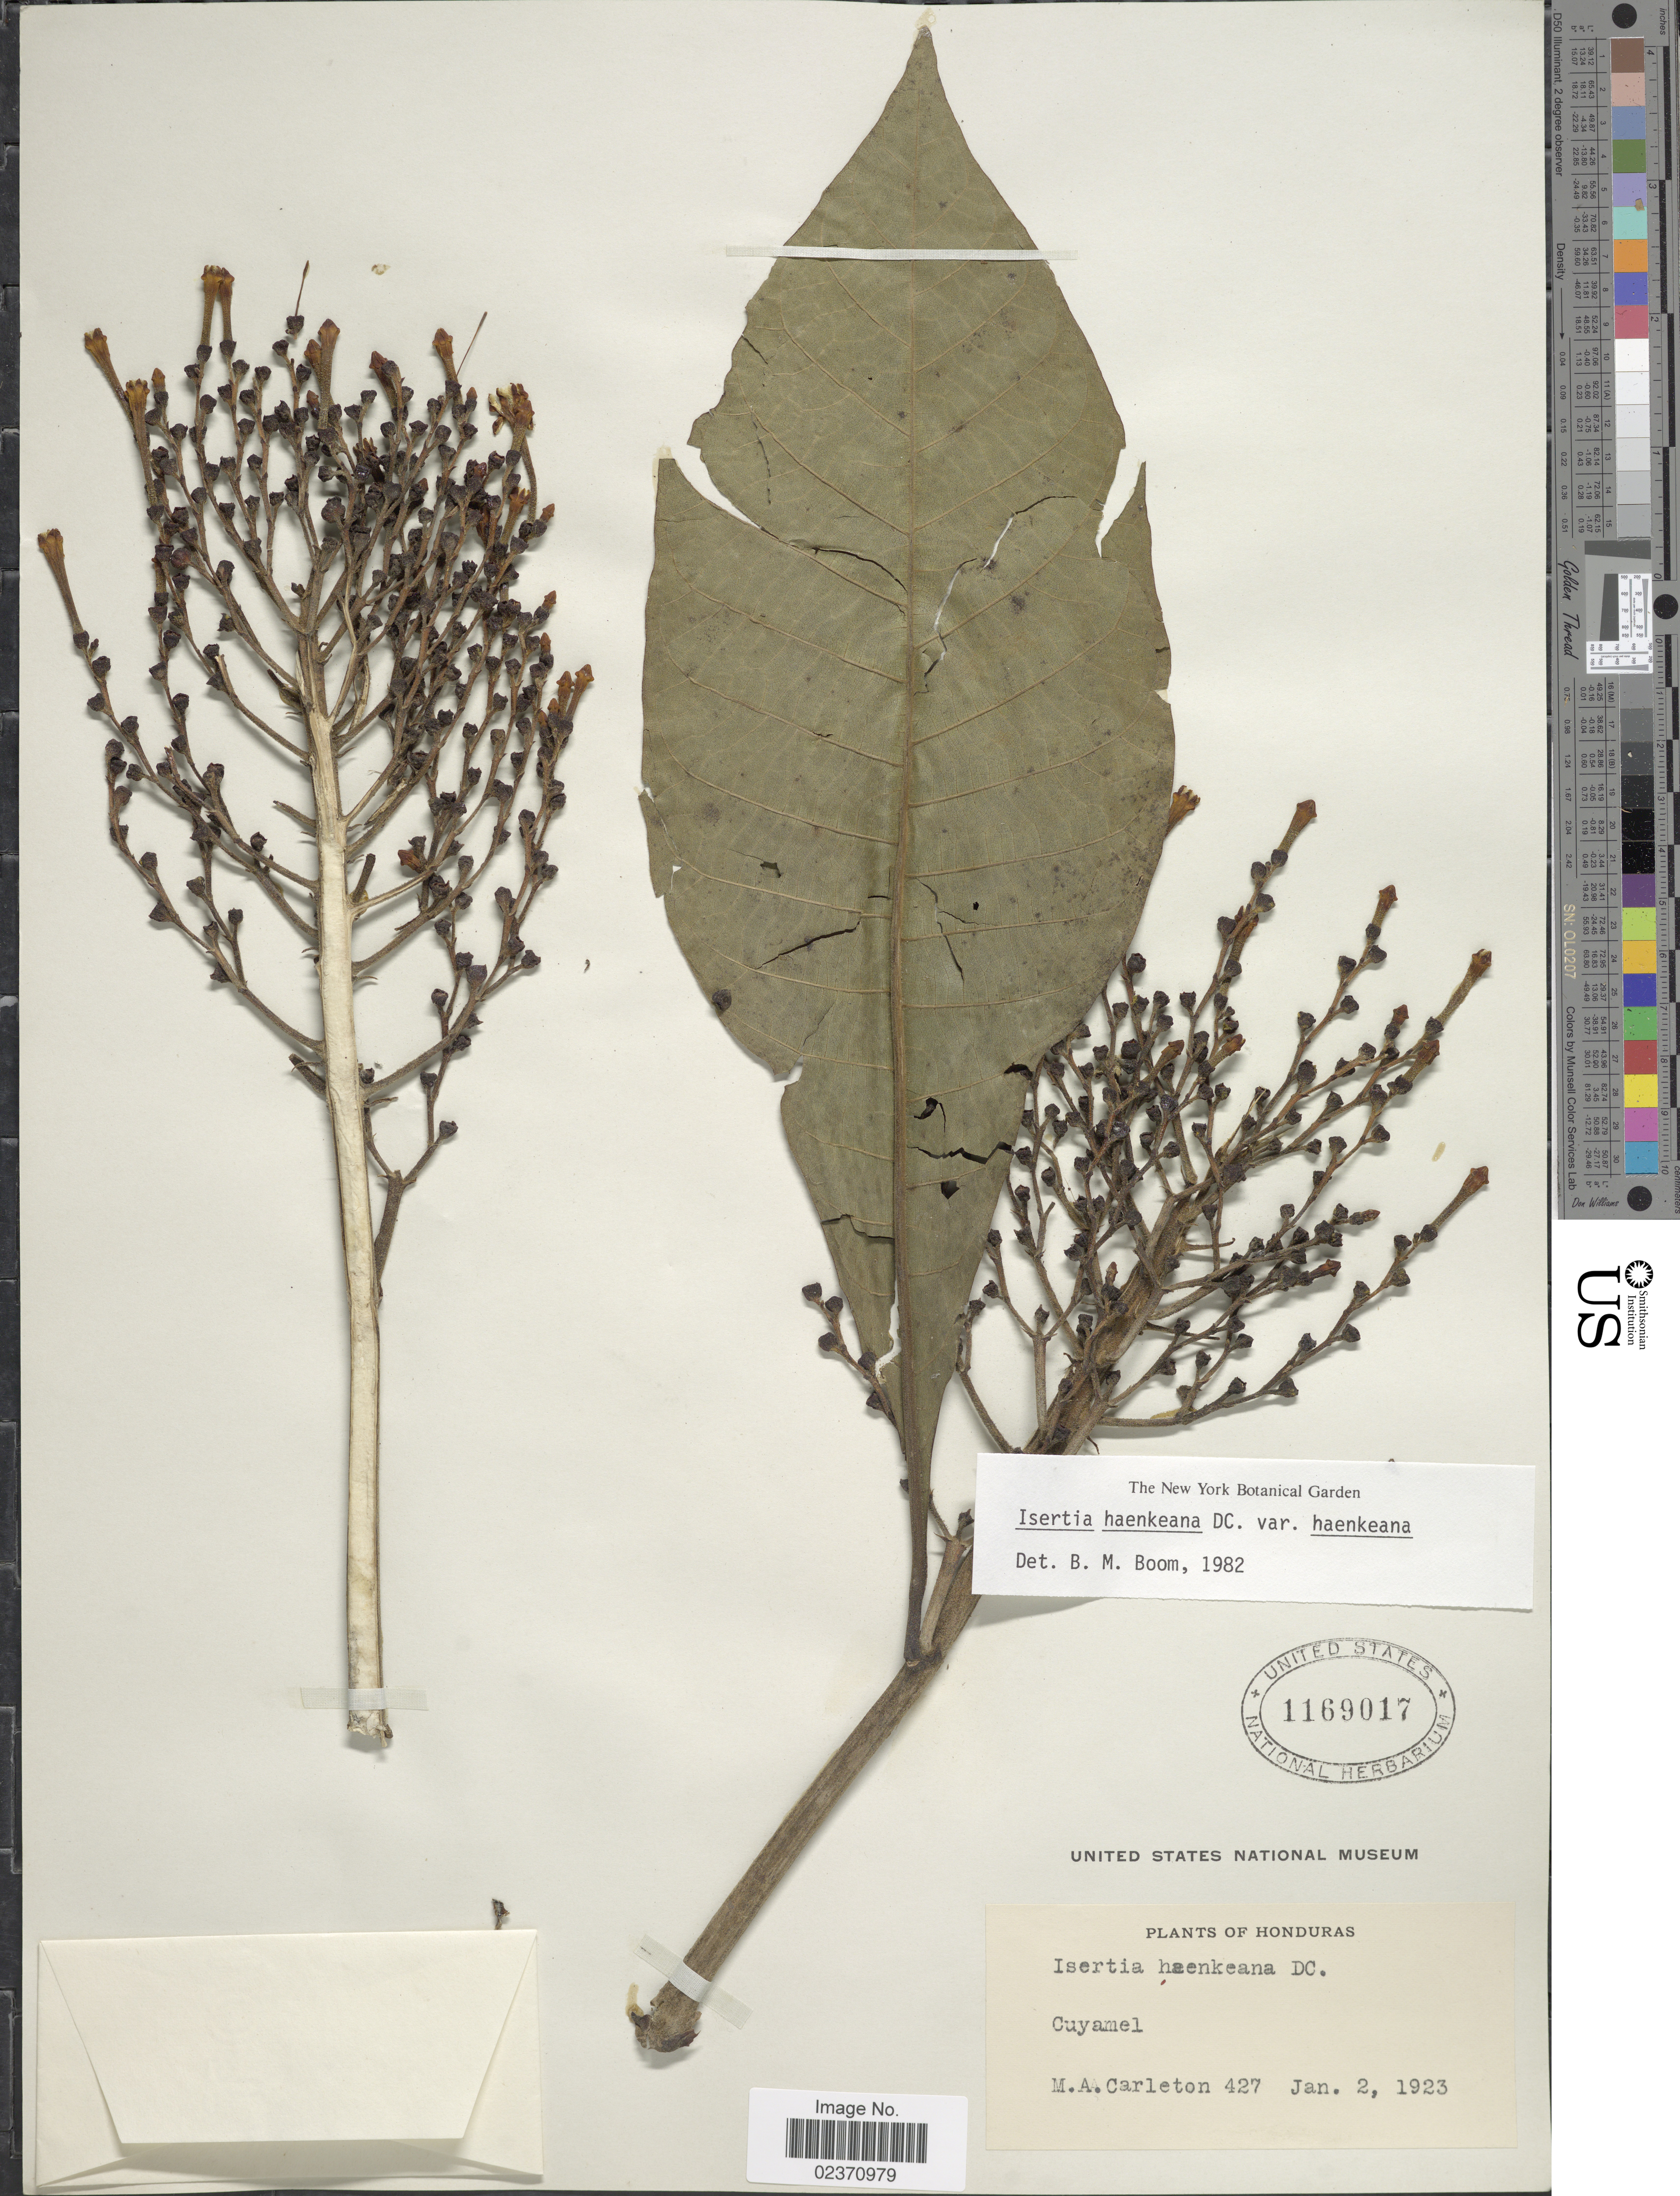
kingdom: Plantae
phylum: Tracheophyta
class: Magnoliopsida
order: Gentianales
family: Rubiaceae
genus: Isertia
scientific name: Isertia haenkeana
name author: DC.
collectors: M. A. Carleton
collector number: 427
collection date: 1923-01-02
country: Honduras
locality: Cuyamel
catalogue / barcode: US 1169017